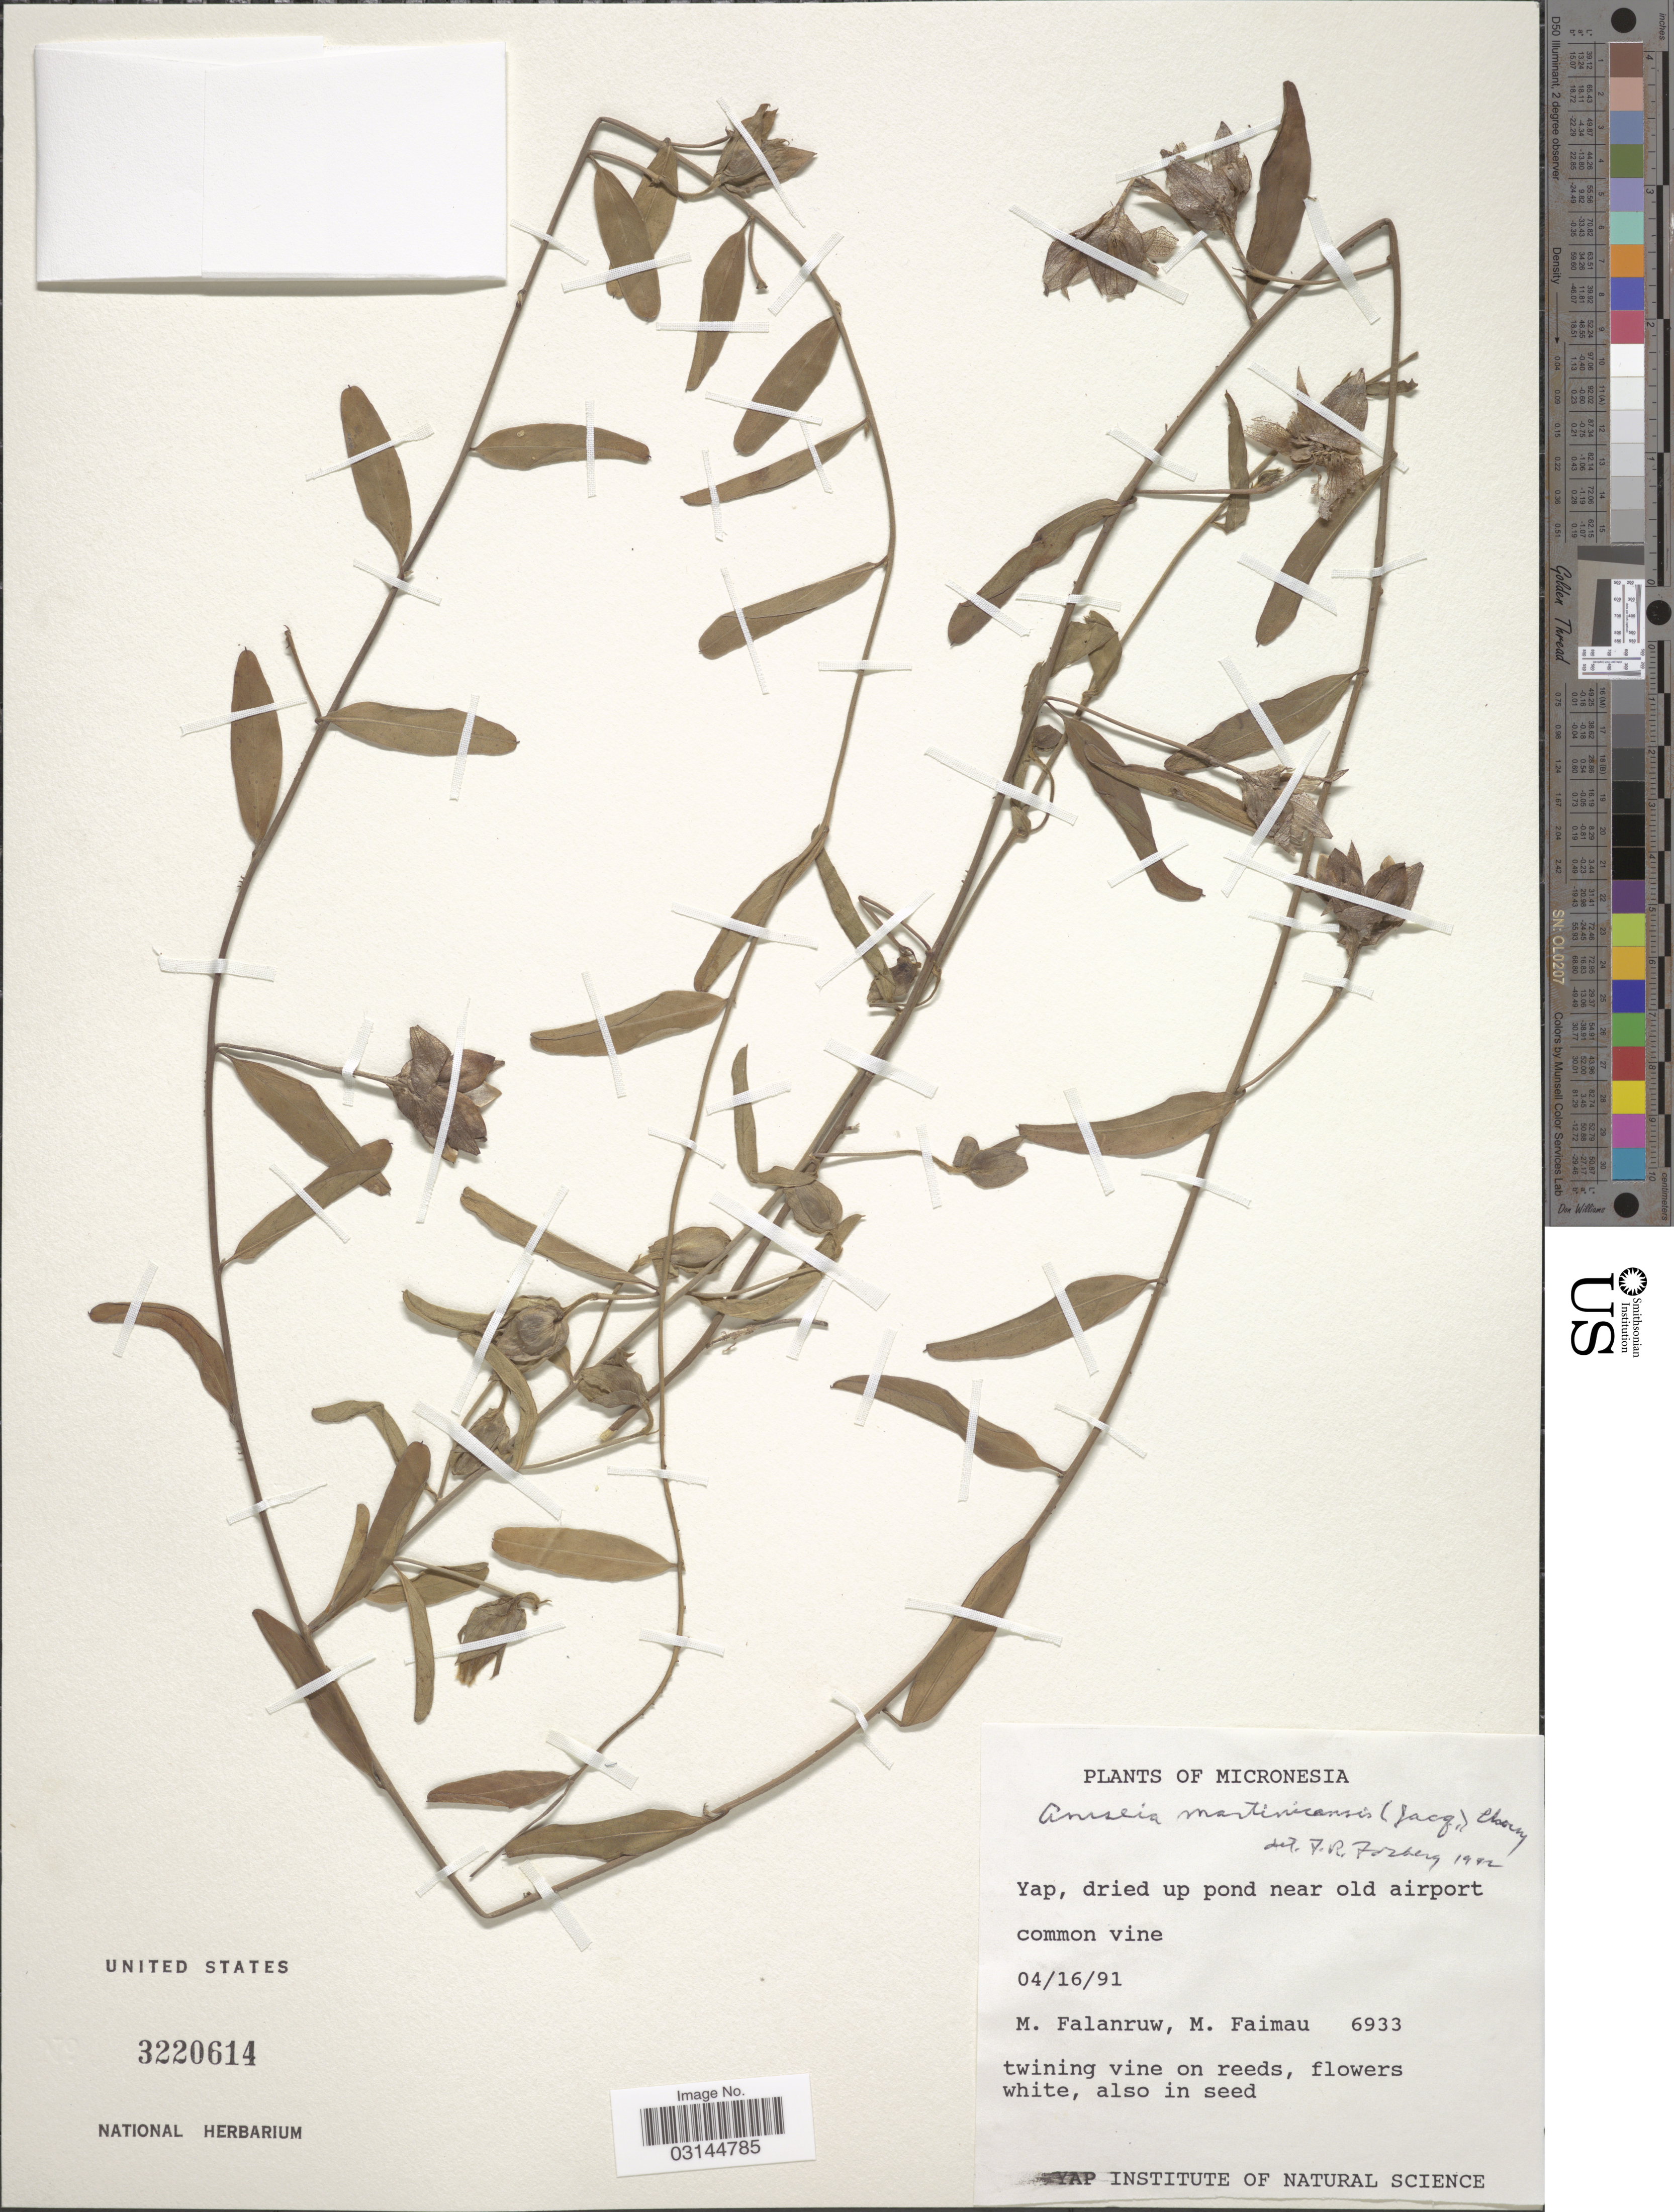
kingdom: Plantae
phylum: Tracheophyta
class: Magnoliopsida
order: Solanales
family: Convolvulaceae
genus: Aniseia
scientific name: Aniseia martinicensis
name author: (Jacq.) Choisy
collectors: M. Falanruw & M. Faimau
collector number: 6933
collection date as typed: Transcribed d/m/y: 16/4/91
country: Micronesia, Federated States of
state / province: Yap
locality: Micronesia, Yap, dried up pond near old airport.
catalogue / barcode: US 3220614